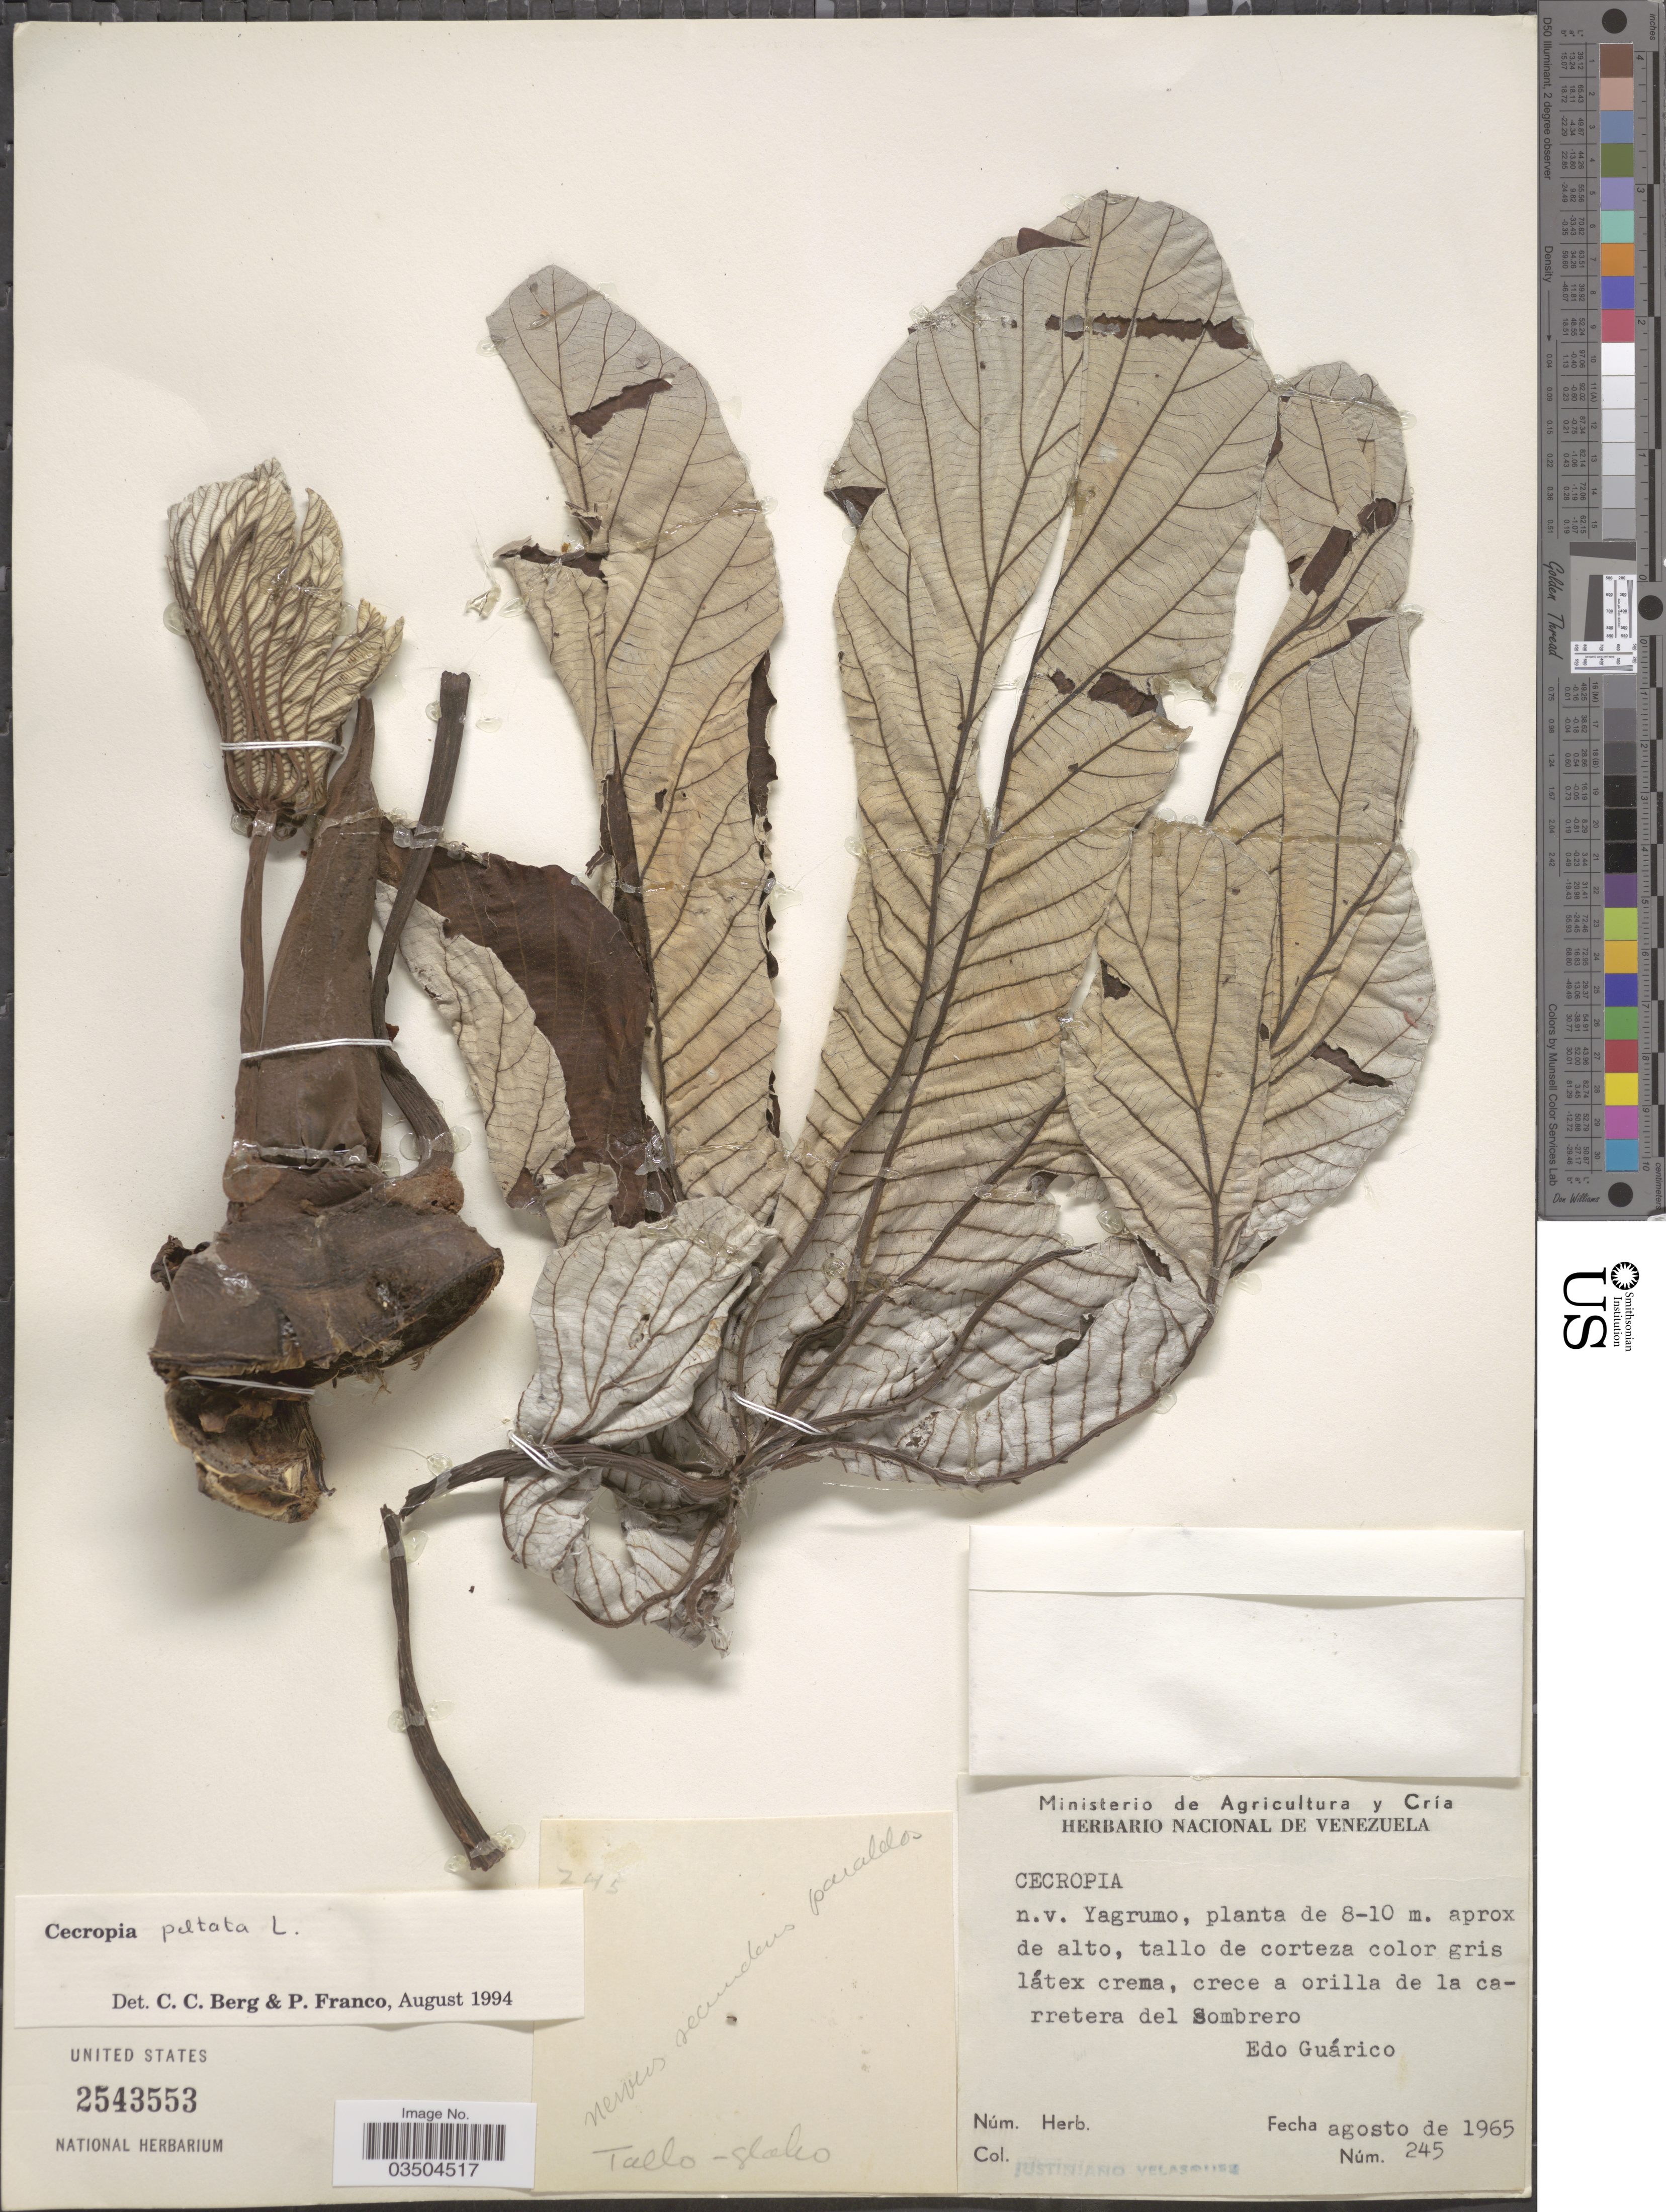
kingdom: Plantae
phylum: Tracheophyta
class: Magnoliopsida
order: Rosales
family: Urticaceae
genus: Cecropia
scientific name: Cecropia peltata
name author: L.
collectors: J. Velasquez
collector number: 245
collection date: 1965-08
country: Venezuela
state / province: Guarico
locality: Crece a orilla de la carretera del Sombrero.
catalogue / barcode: US 2543553